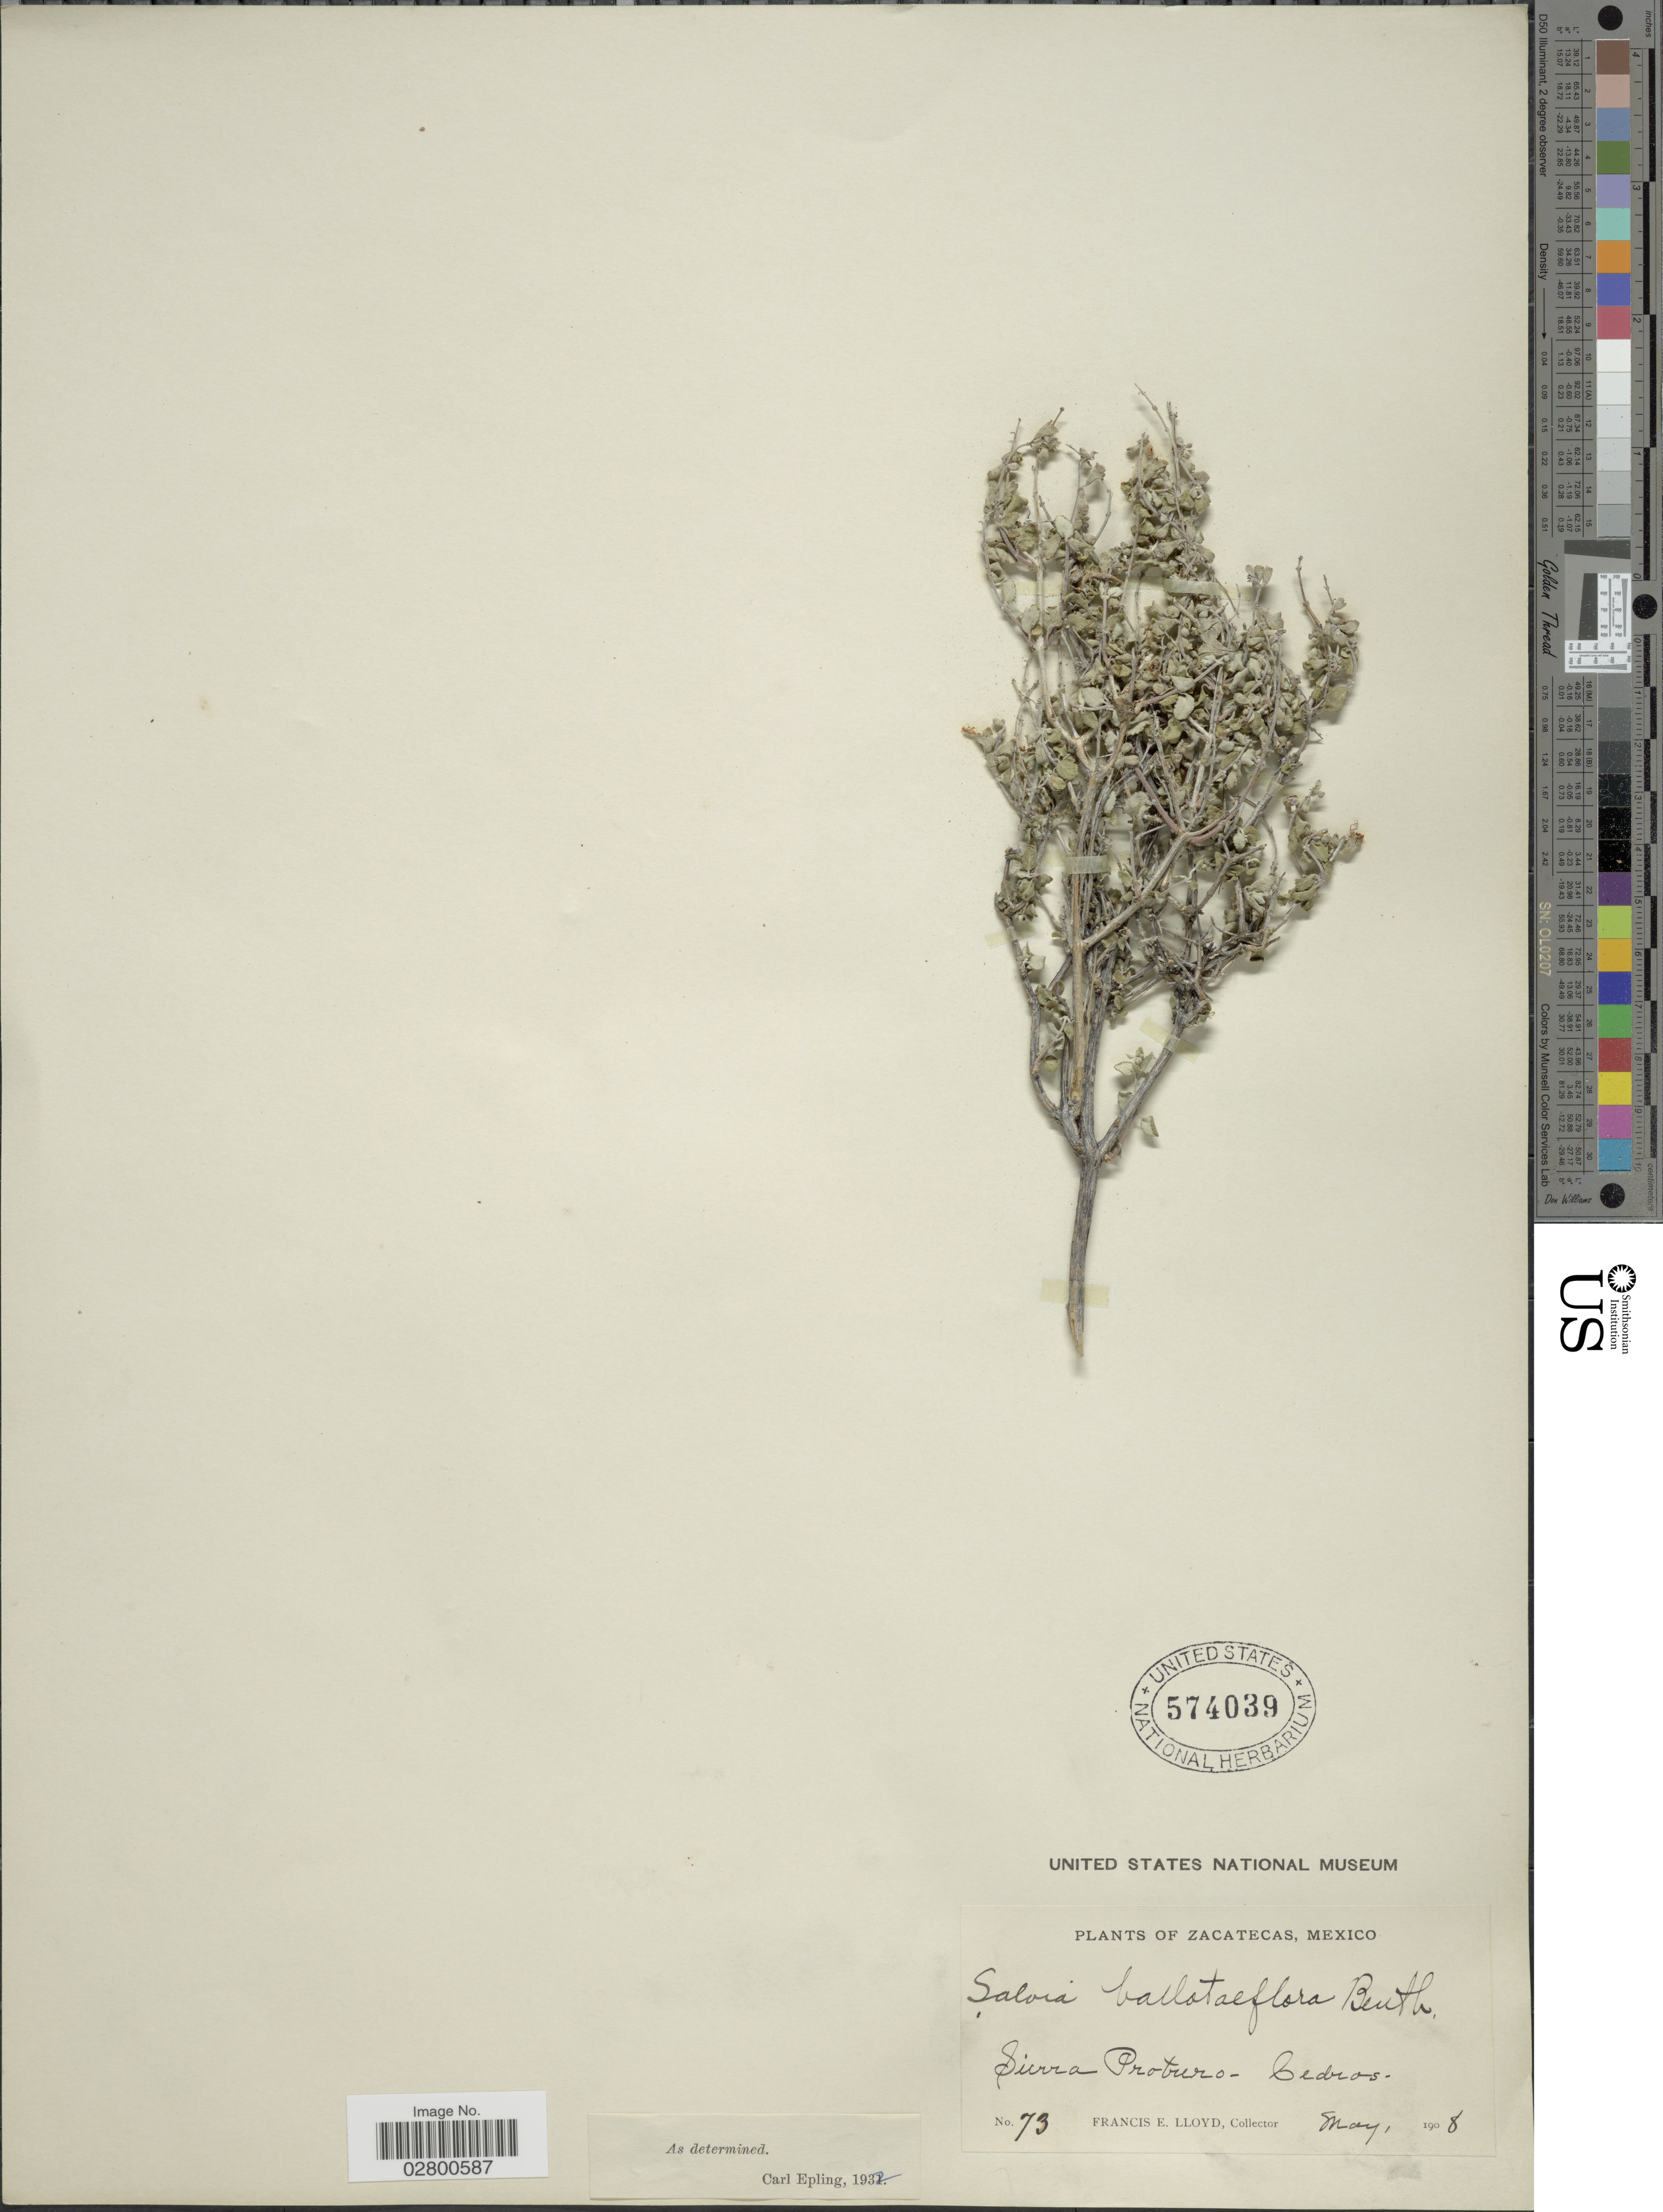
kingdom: Plantae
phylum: Tracheophyta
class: Magnoliopsida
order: Lamiales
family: Lamiaceae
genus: Salvia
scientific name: Salvia ballotiflora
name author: Benth.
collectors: Lloyd, C. E.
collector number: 73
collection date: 1908-05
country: Mexico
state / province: Zacatecas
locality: Sierra Protrero - Cedros.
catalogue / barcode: US 547039